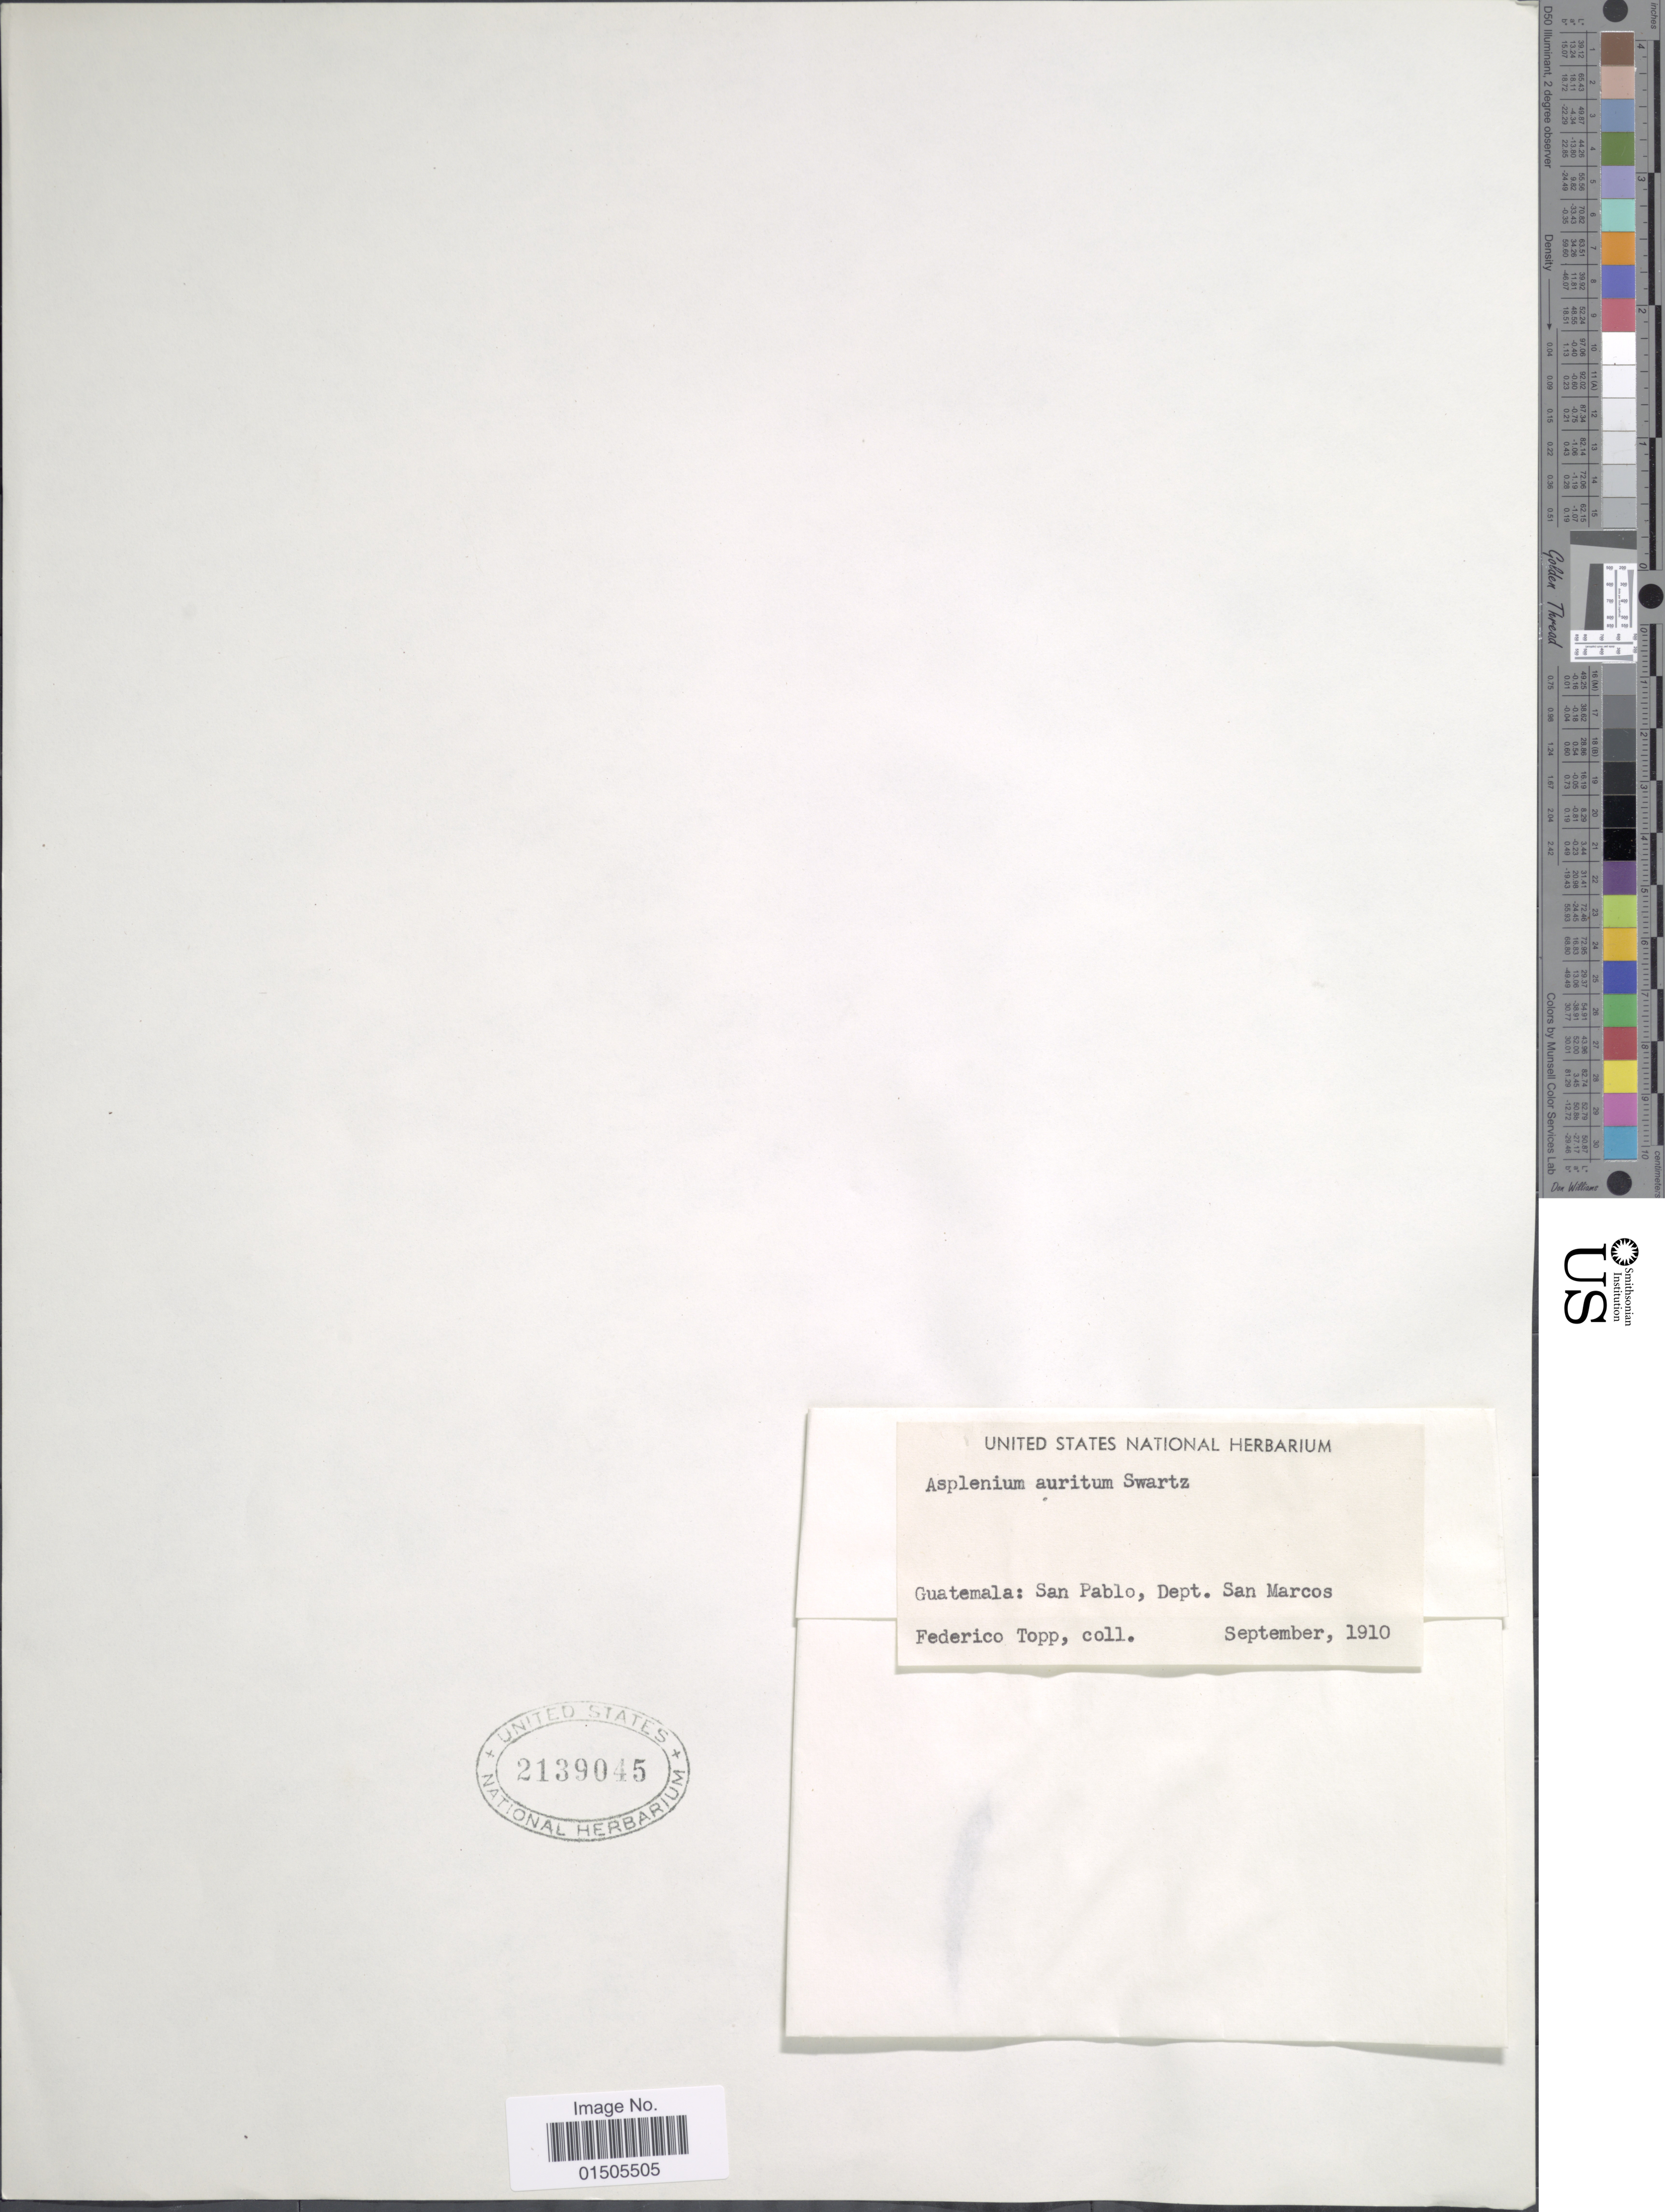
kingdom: Plantae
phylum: Tracheophyta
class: Polypodiopsida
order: Polypodiales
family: Aspleniaceae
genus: Asplenium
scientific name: Asplenium auritum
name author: Sw.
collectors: F. Topp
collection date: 1910-09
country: Guatemala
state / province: San Marcos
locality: San Pablo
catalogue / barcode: US 2139045